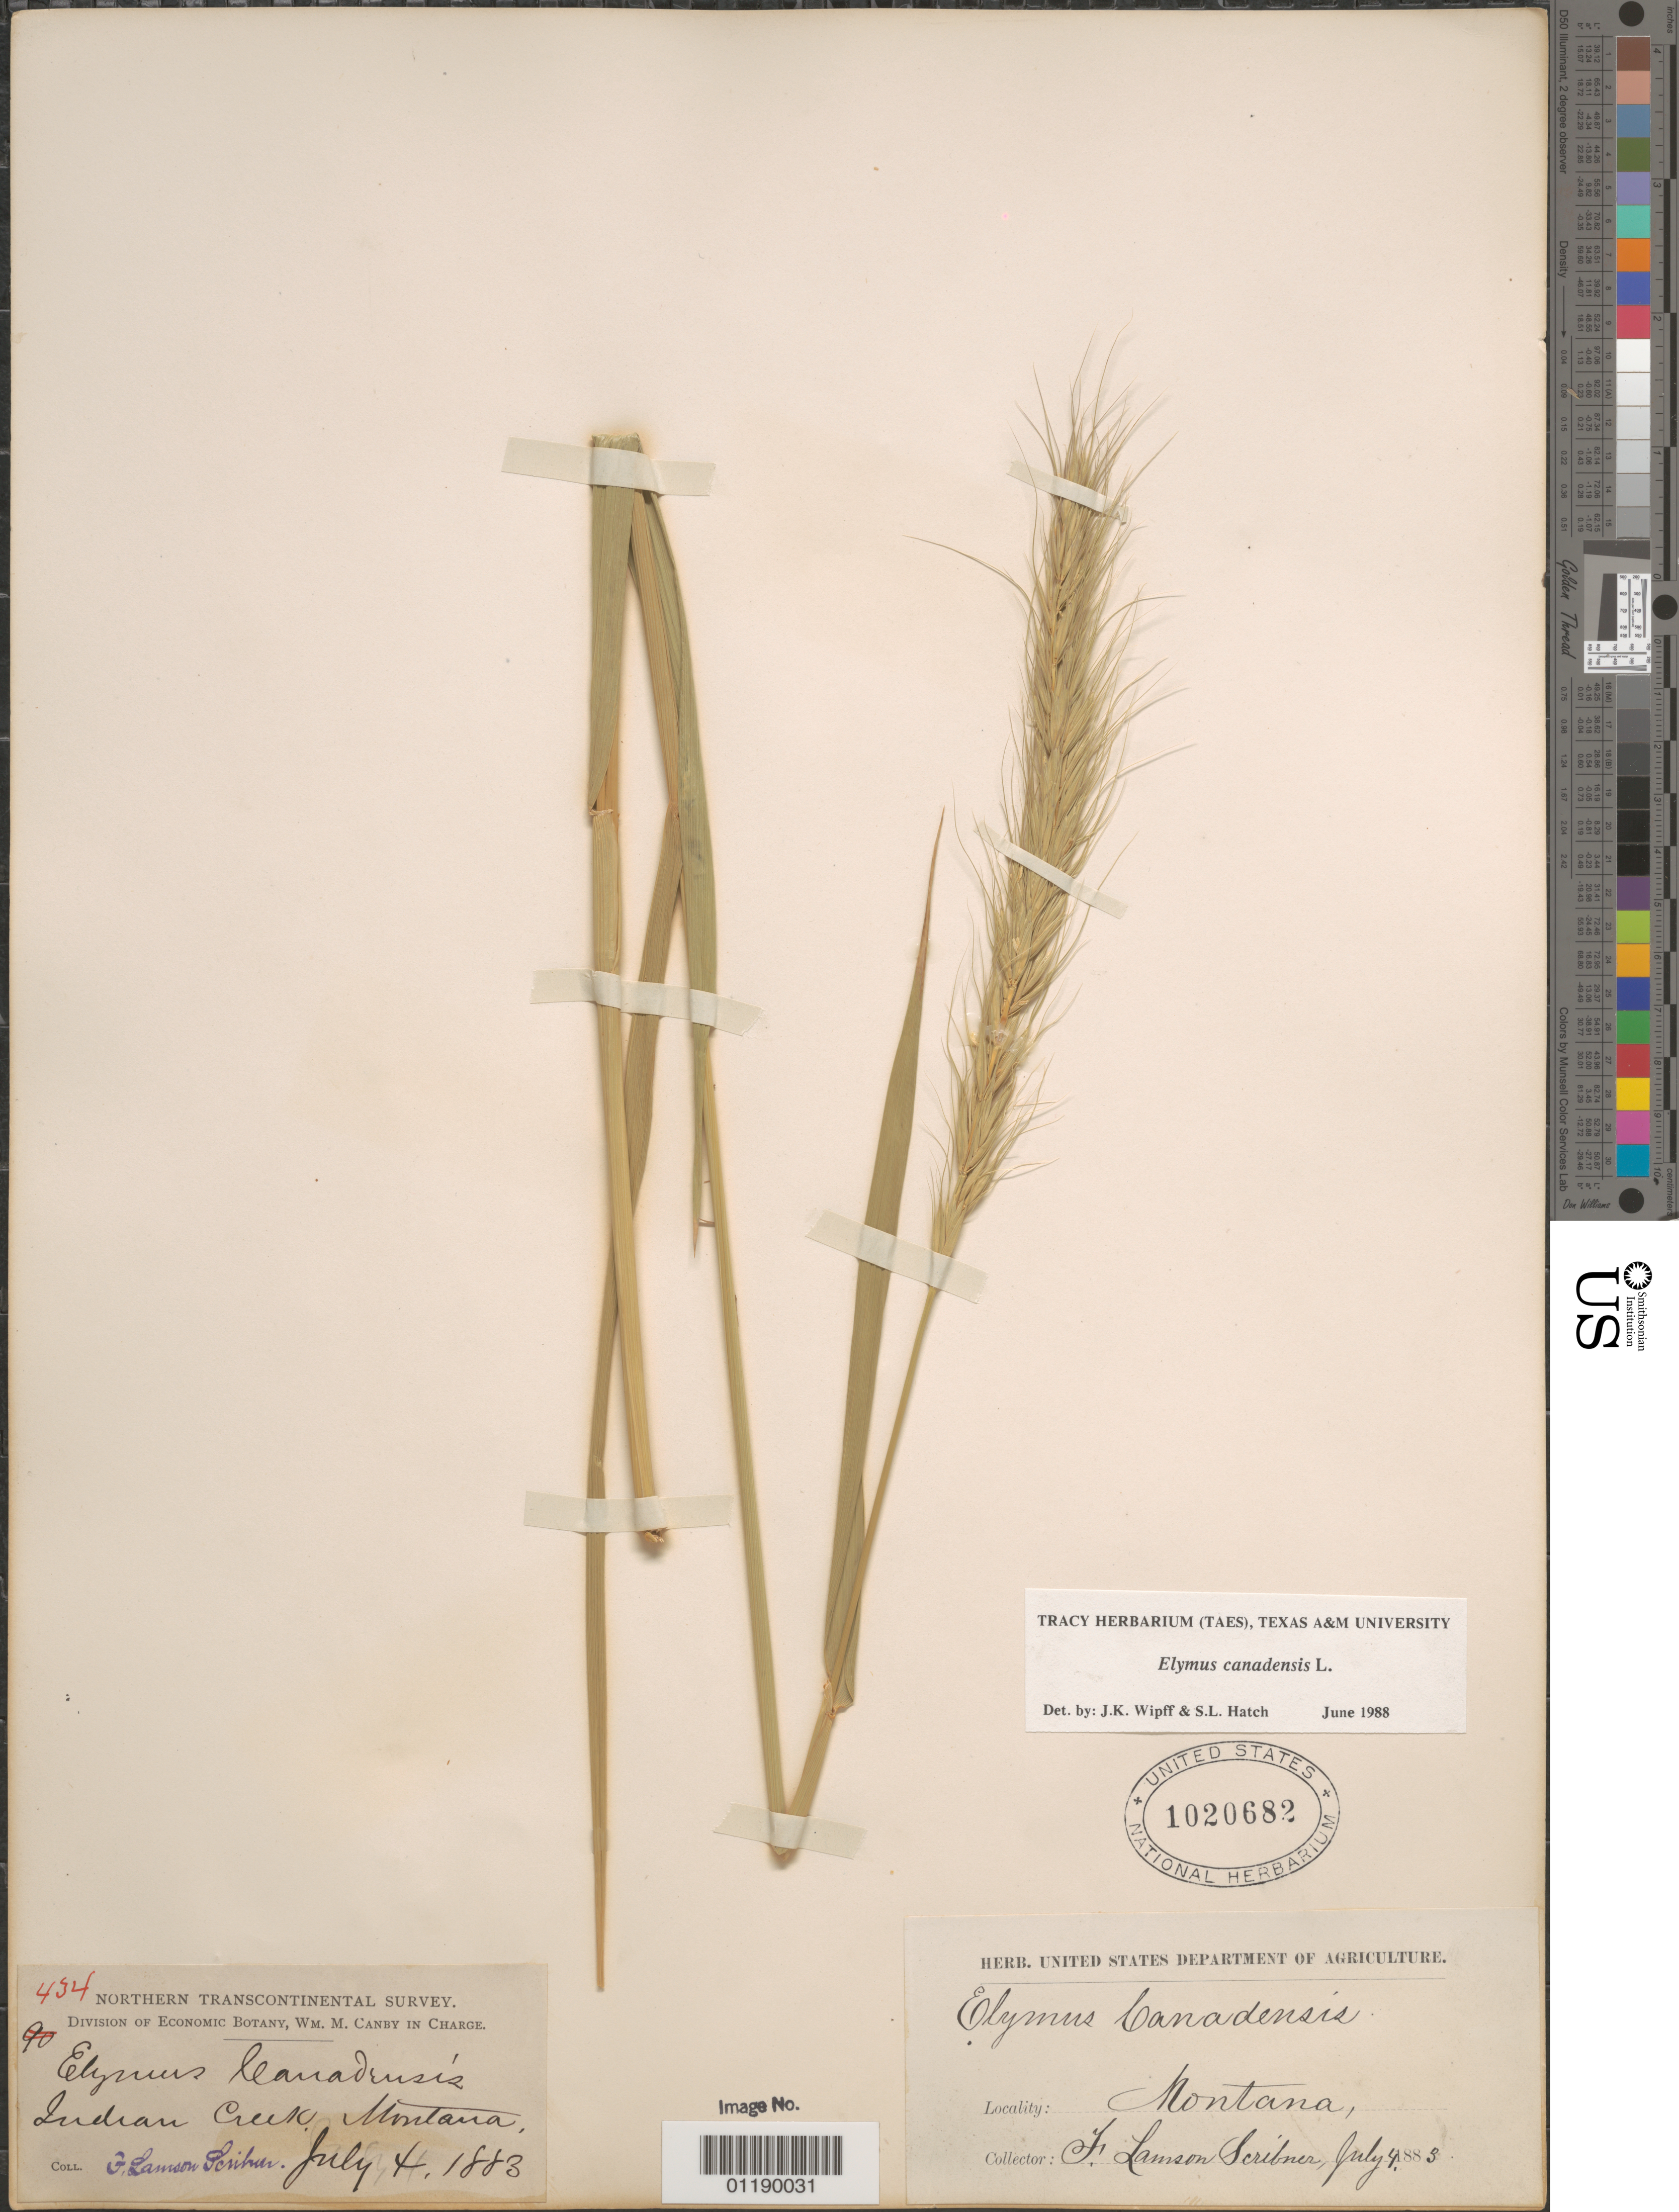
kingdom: Plantae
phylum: Tracheophyta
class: Liliopsida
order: Poales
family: Poaceae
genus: Elymus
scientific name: Elymus canadensis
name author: L.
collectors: F. L. Scribner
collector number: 434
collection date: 1883-07-04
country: United States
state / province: Montana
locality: Indian Creek.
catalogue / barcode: US 1020682